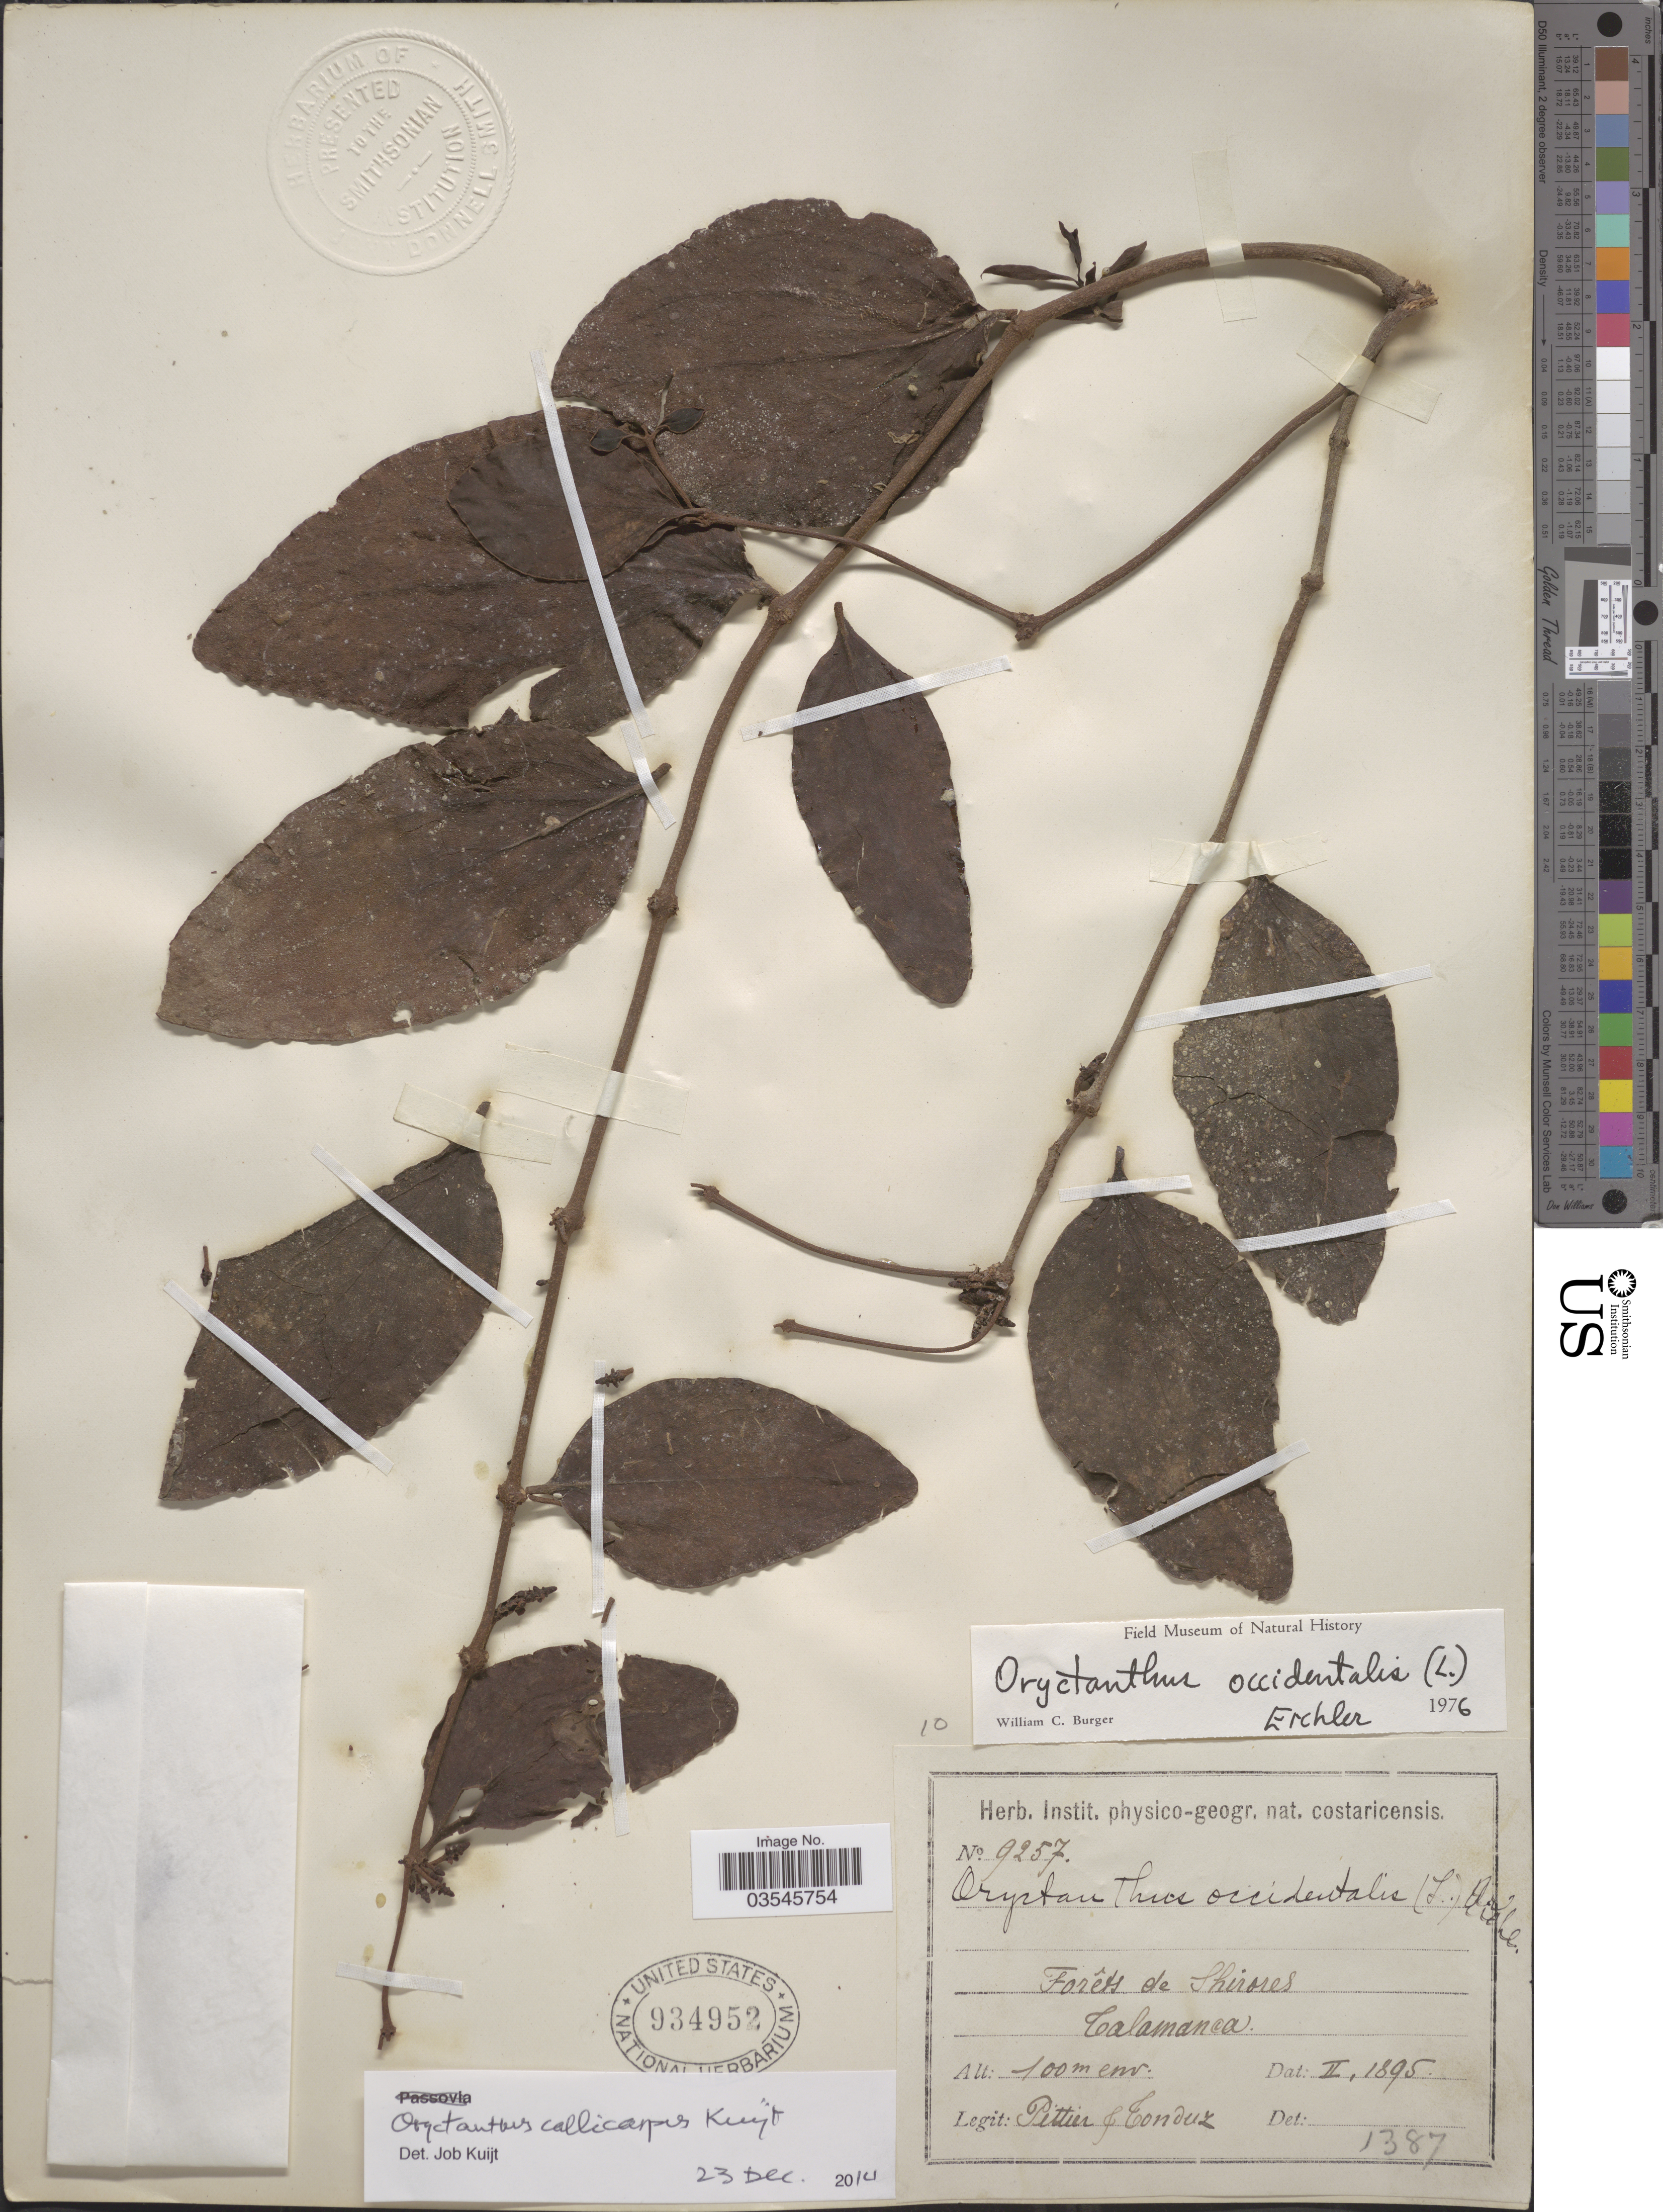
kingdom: Plantae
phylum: Tracheophyta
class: Magnoliopsida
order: Santalales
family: Loranthaceae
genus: Oryctanthus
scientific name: Oryctanthus callicarpus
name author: Kuijt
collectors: Pittier, -- & Tonduz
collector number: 9257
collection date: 1895-02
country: Costa Rica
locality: Forêts de Shirores. Talamanca.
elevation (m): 100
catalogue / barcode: US 934952